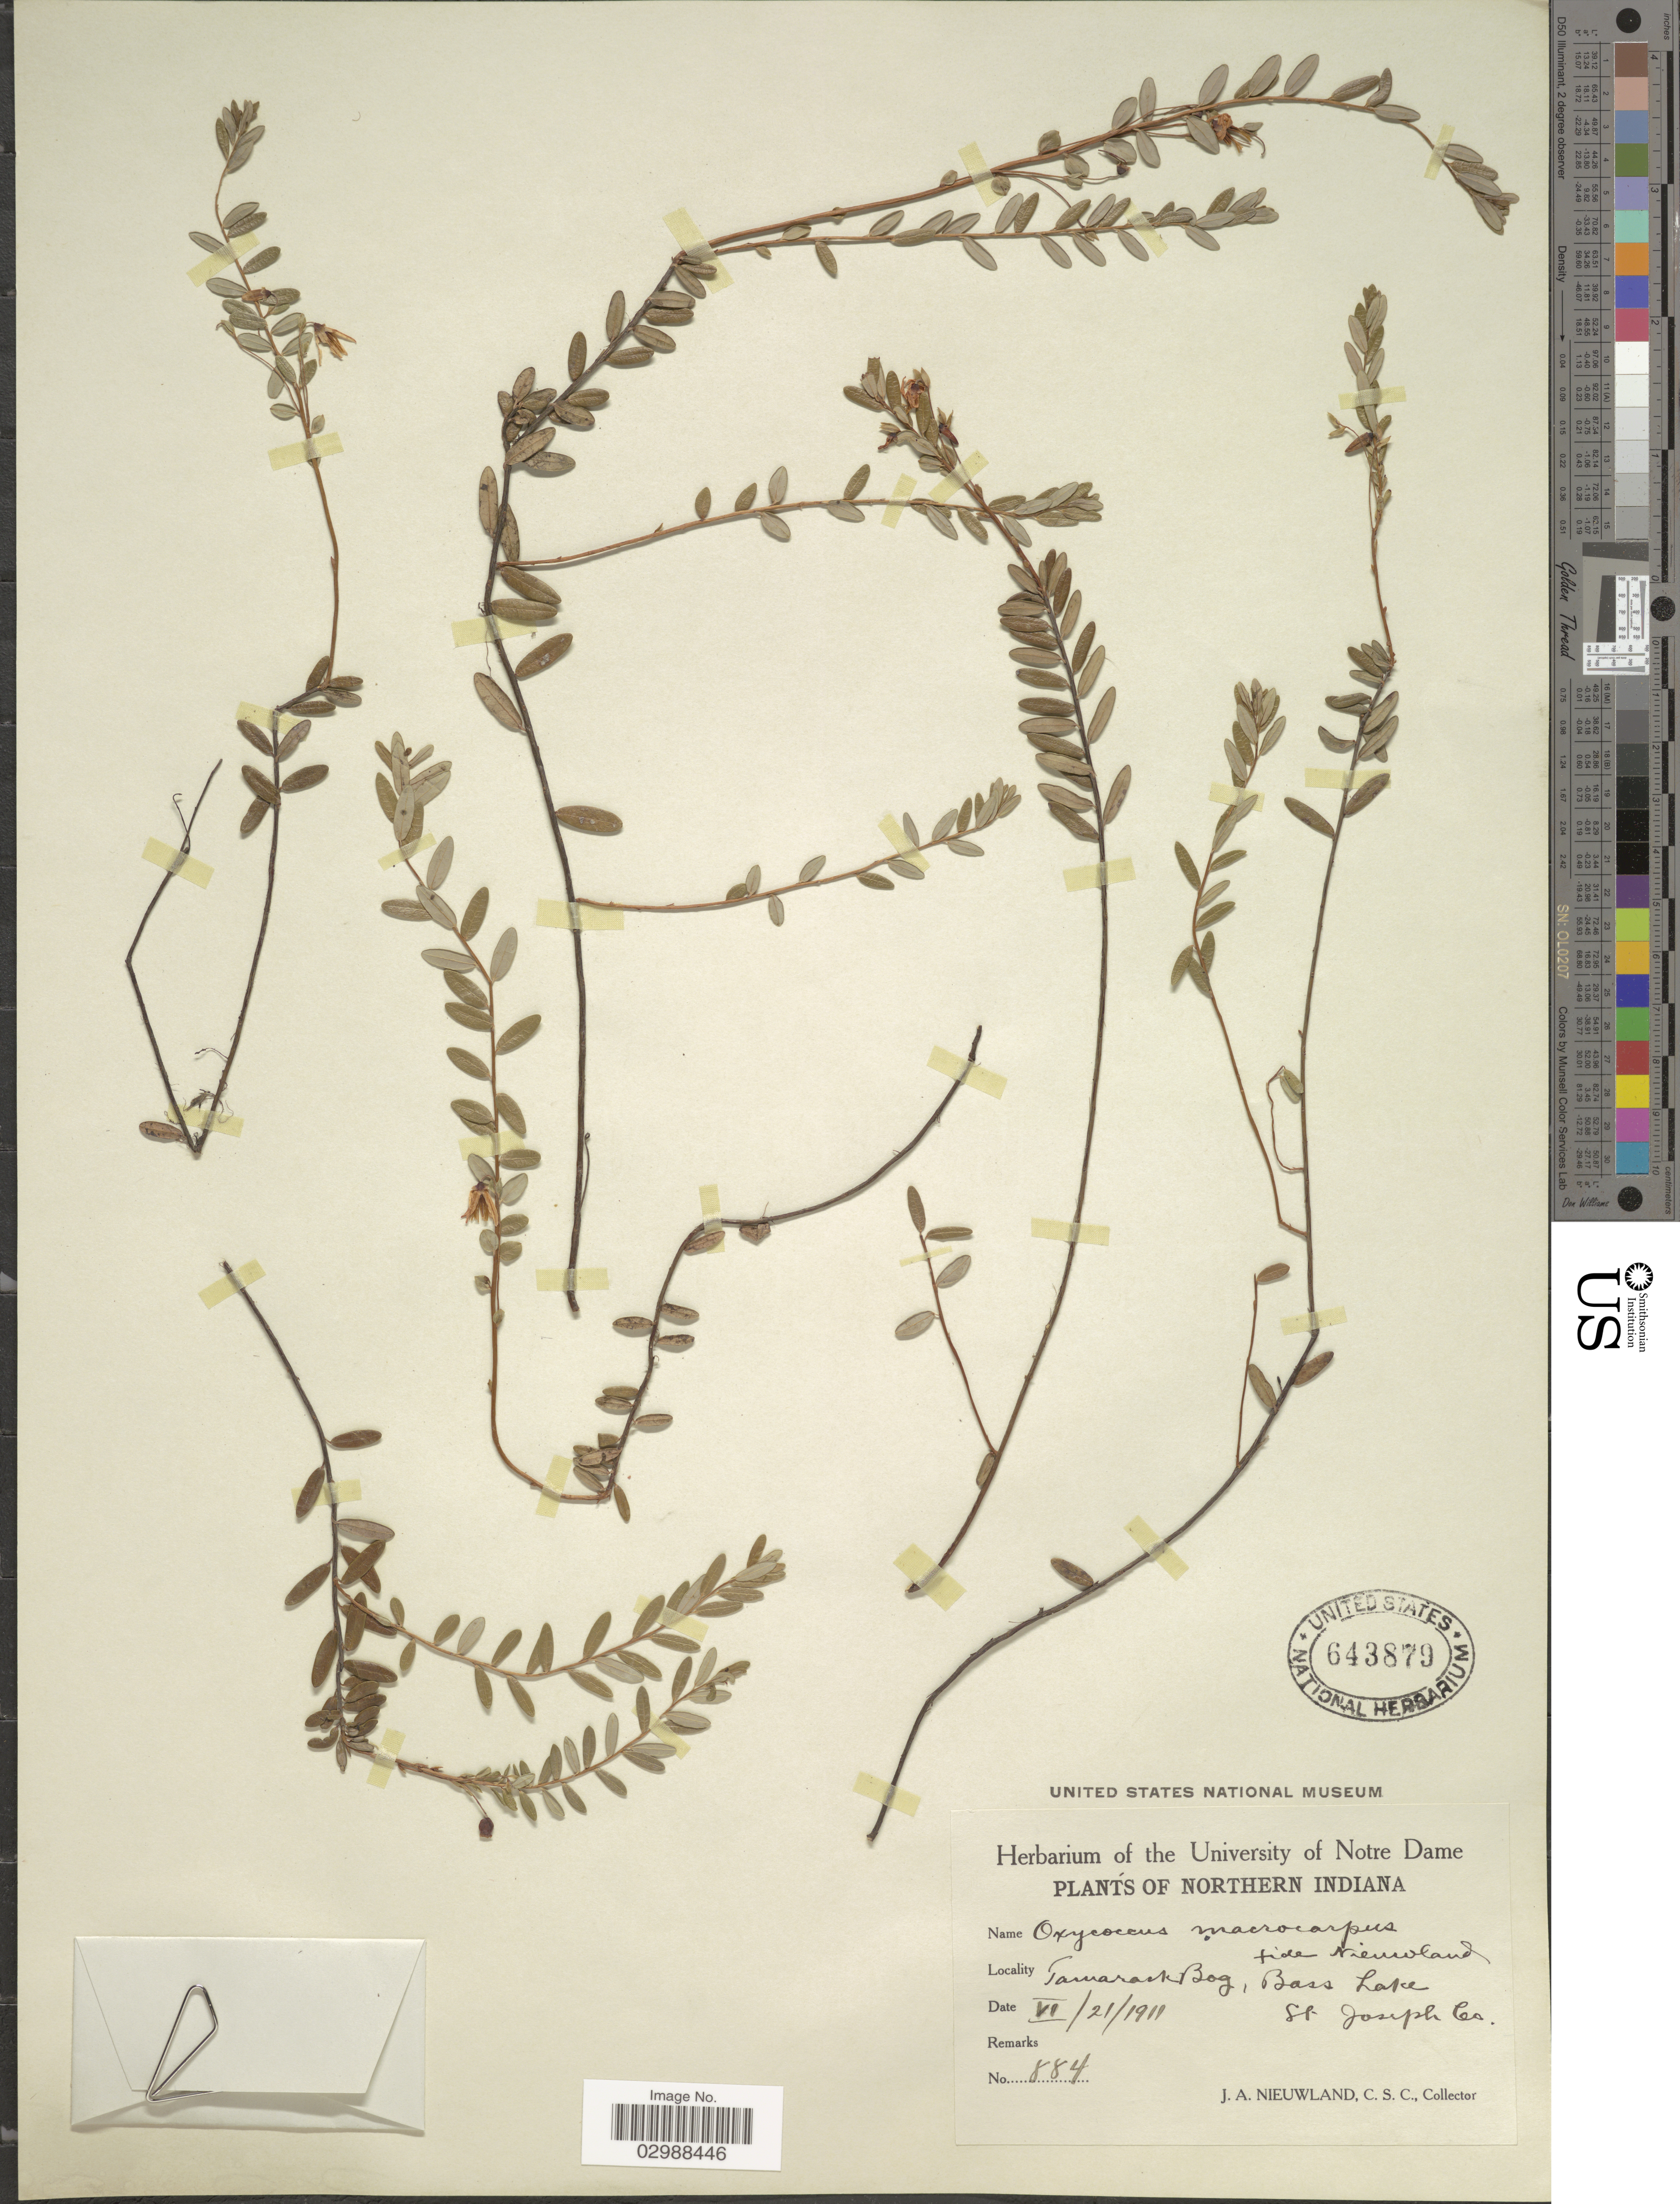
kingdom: Plantae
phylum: Tracheophyta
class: Magnoliopsida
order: Ericales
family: Ericaceae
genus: Vaccinium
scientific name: Vaccinium macrocarpon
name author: Aiton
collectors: J. A. Nieuwland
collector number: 884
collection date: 1911-06-21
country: United States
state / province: Indiana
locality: Tamarack Bog, Bass Lake, St. Joseph Co., Northern Indiana.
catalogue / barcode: US 643879